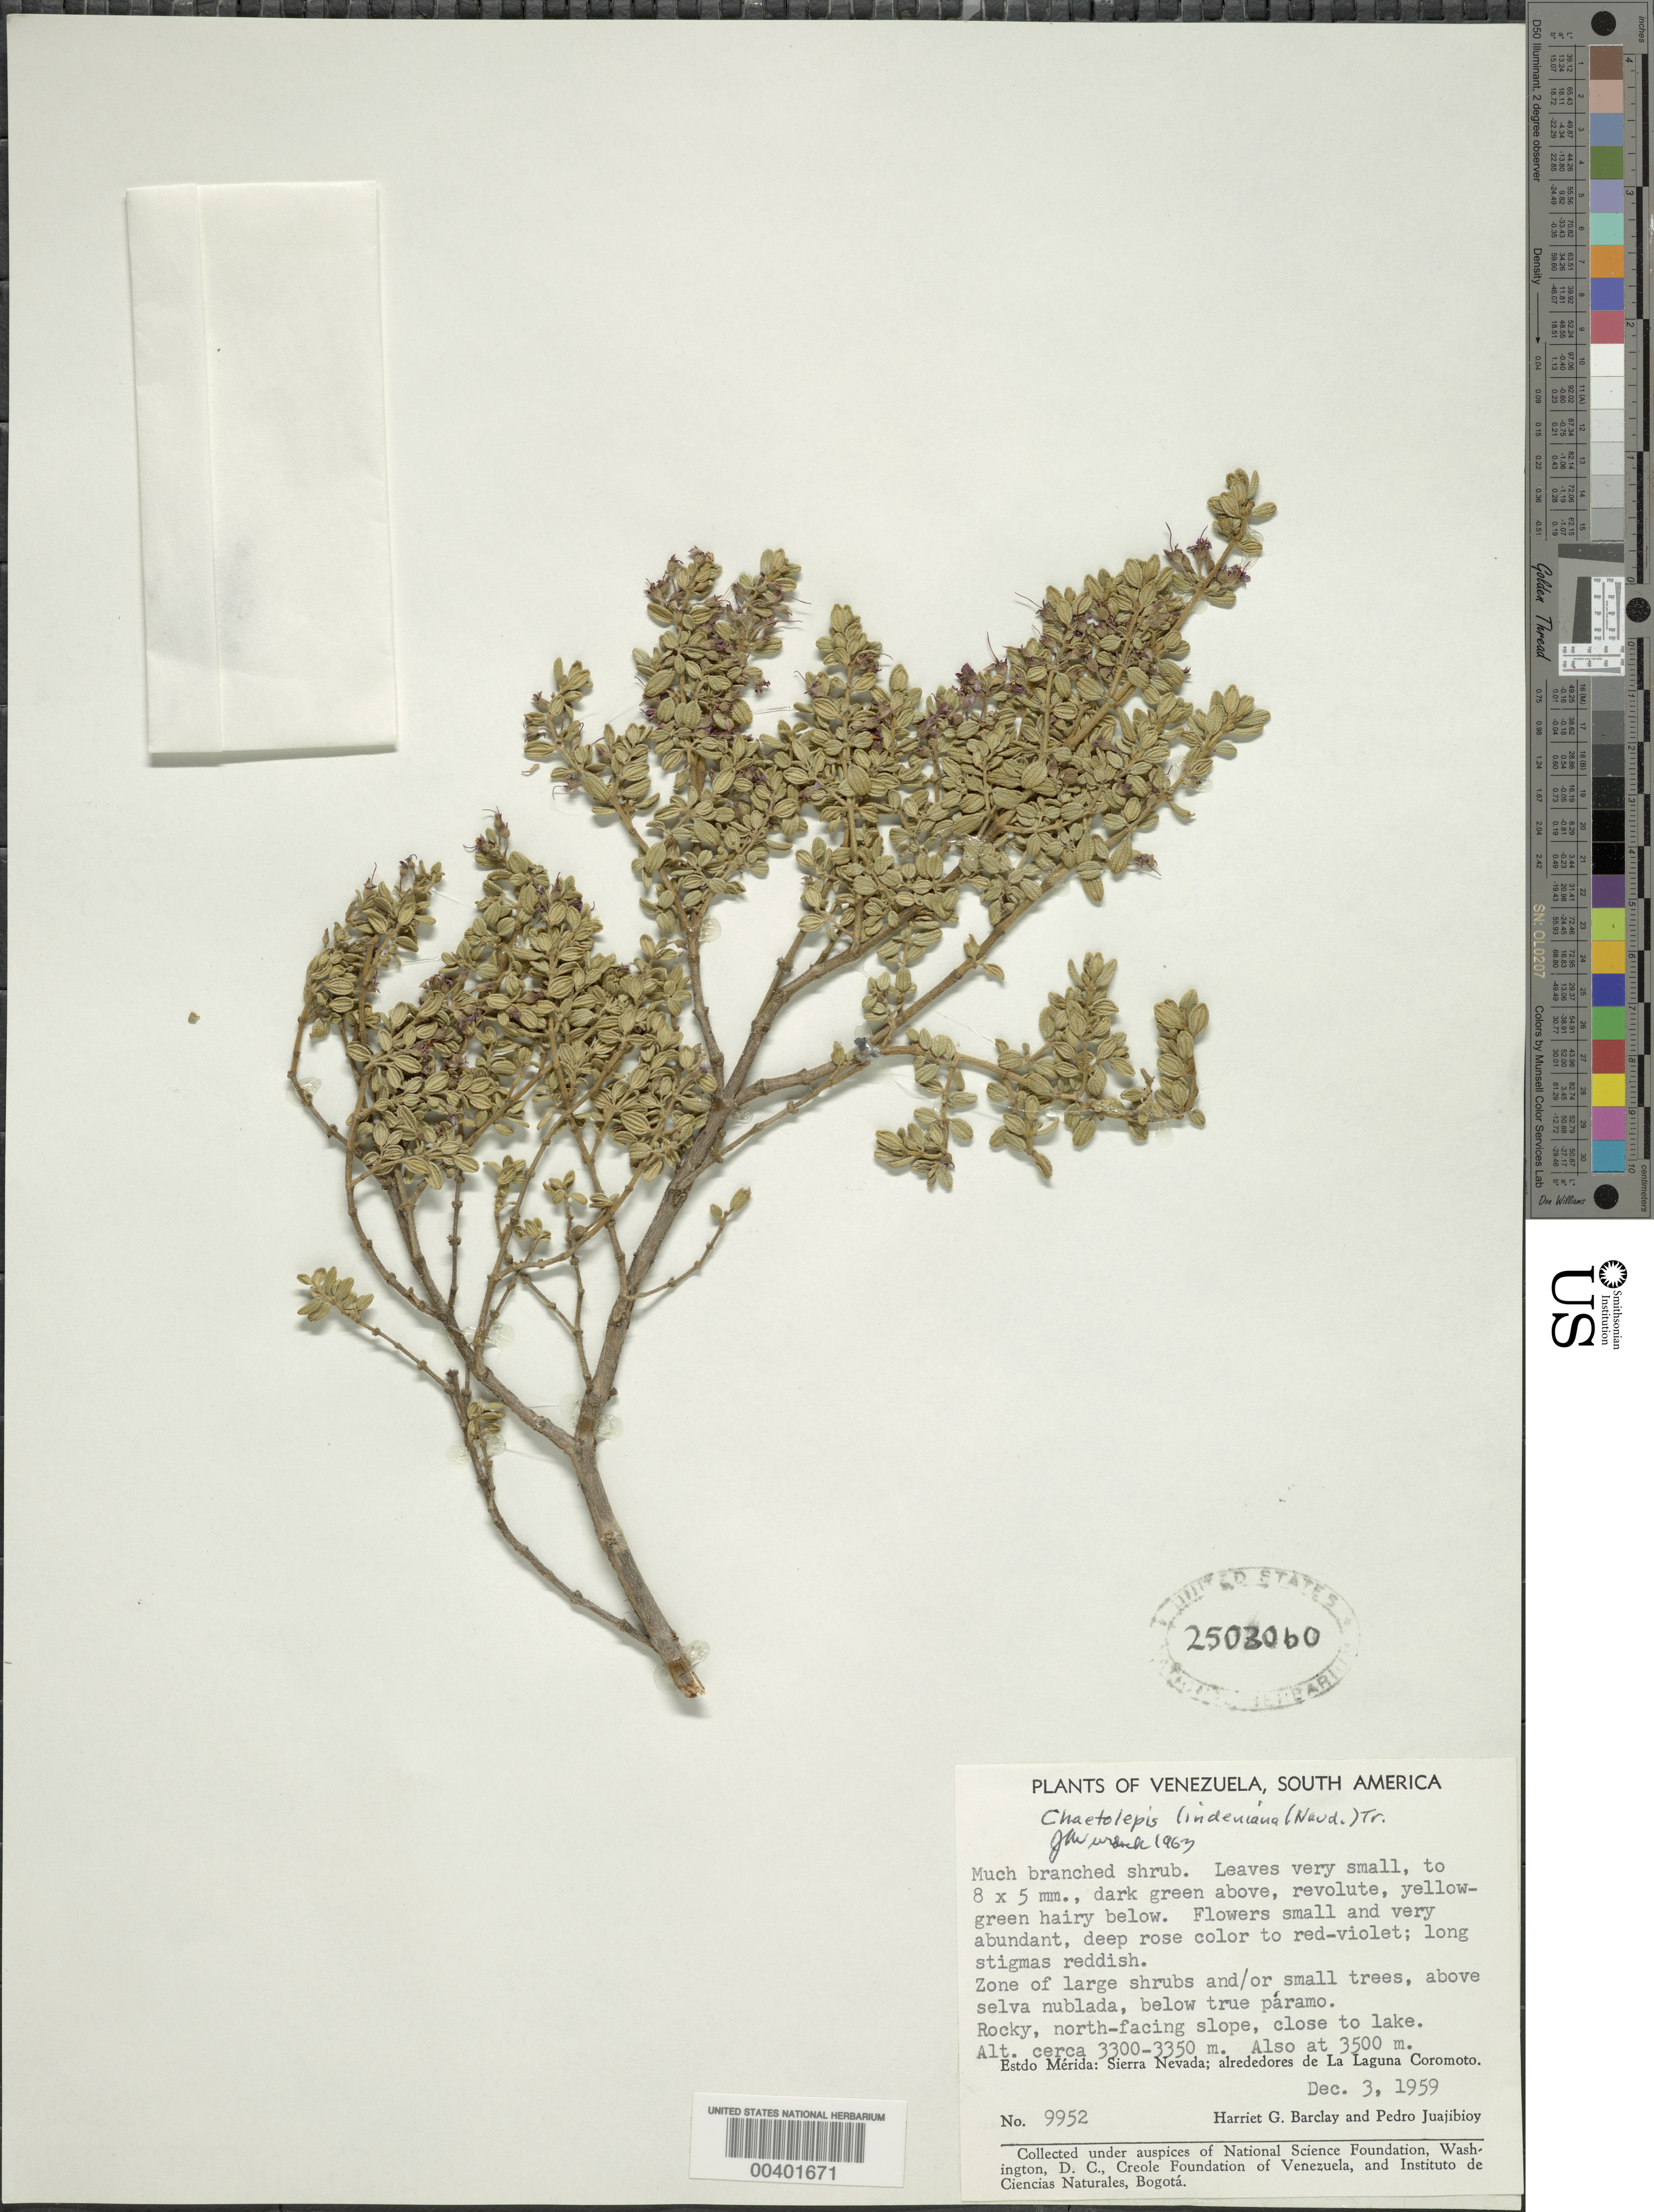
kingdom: Plantae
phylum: Tracheophyta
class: Magnoliopsida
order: Myrtales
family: Melastomataceae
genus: Chaetolepis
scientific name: Chaetolepis lindeniana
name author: (Naudin) Triana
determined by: Wurdack, John J., (US), US (UNITED STATES)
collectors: H. G. Barclay & P. Juajibioy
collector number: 9952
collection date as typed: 03 Dec 1959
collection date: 1959-12-03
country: Venezuela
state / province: Mérida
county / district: Libertador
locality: Alrededores de La Laguna Coromoto. Coromoto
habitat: Above selva nublada, below true páramo.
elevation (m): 3300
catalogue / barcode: US 2503060